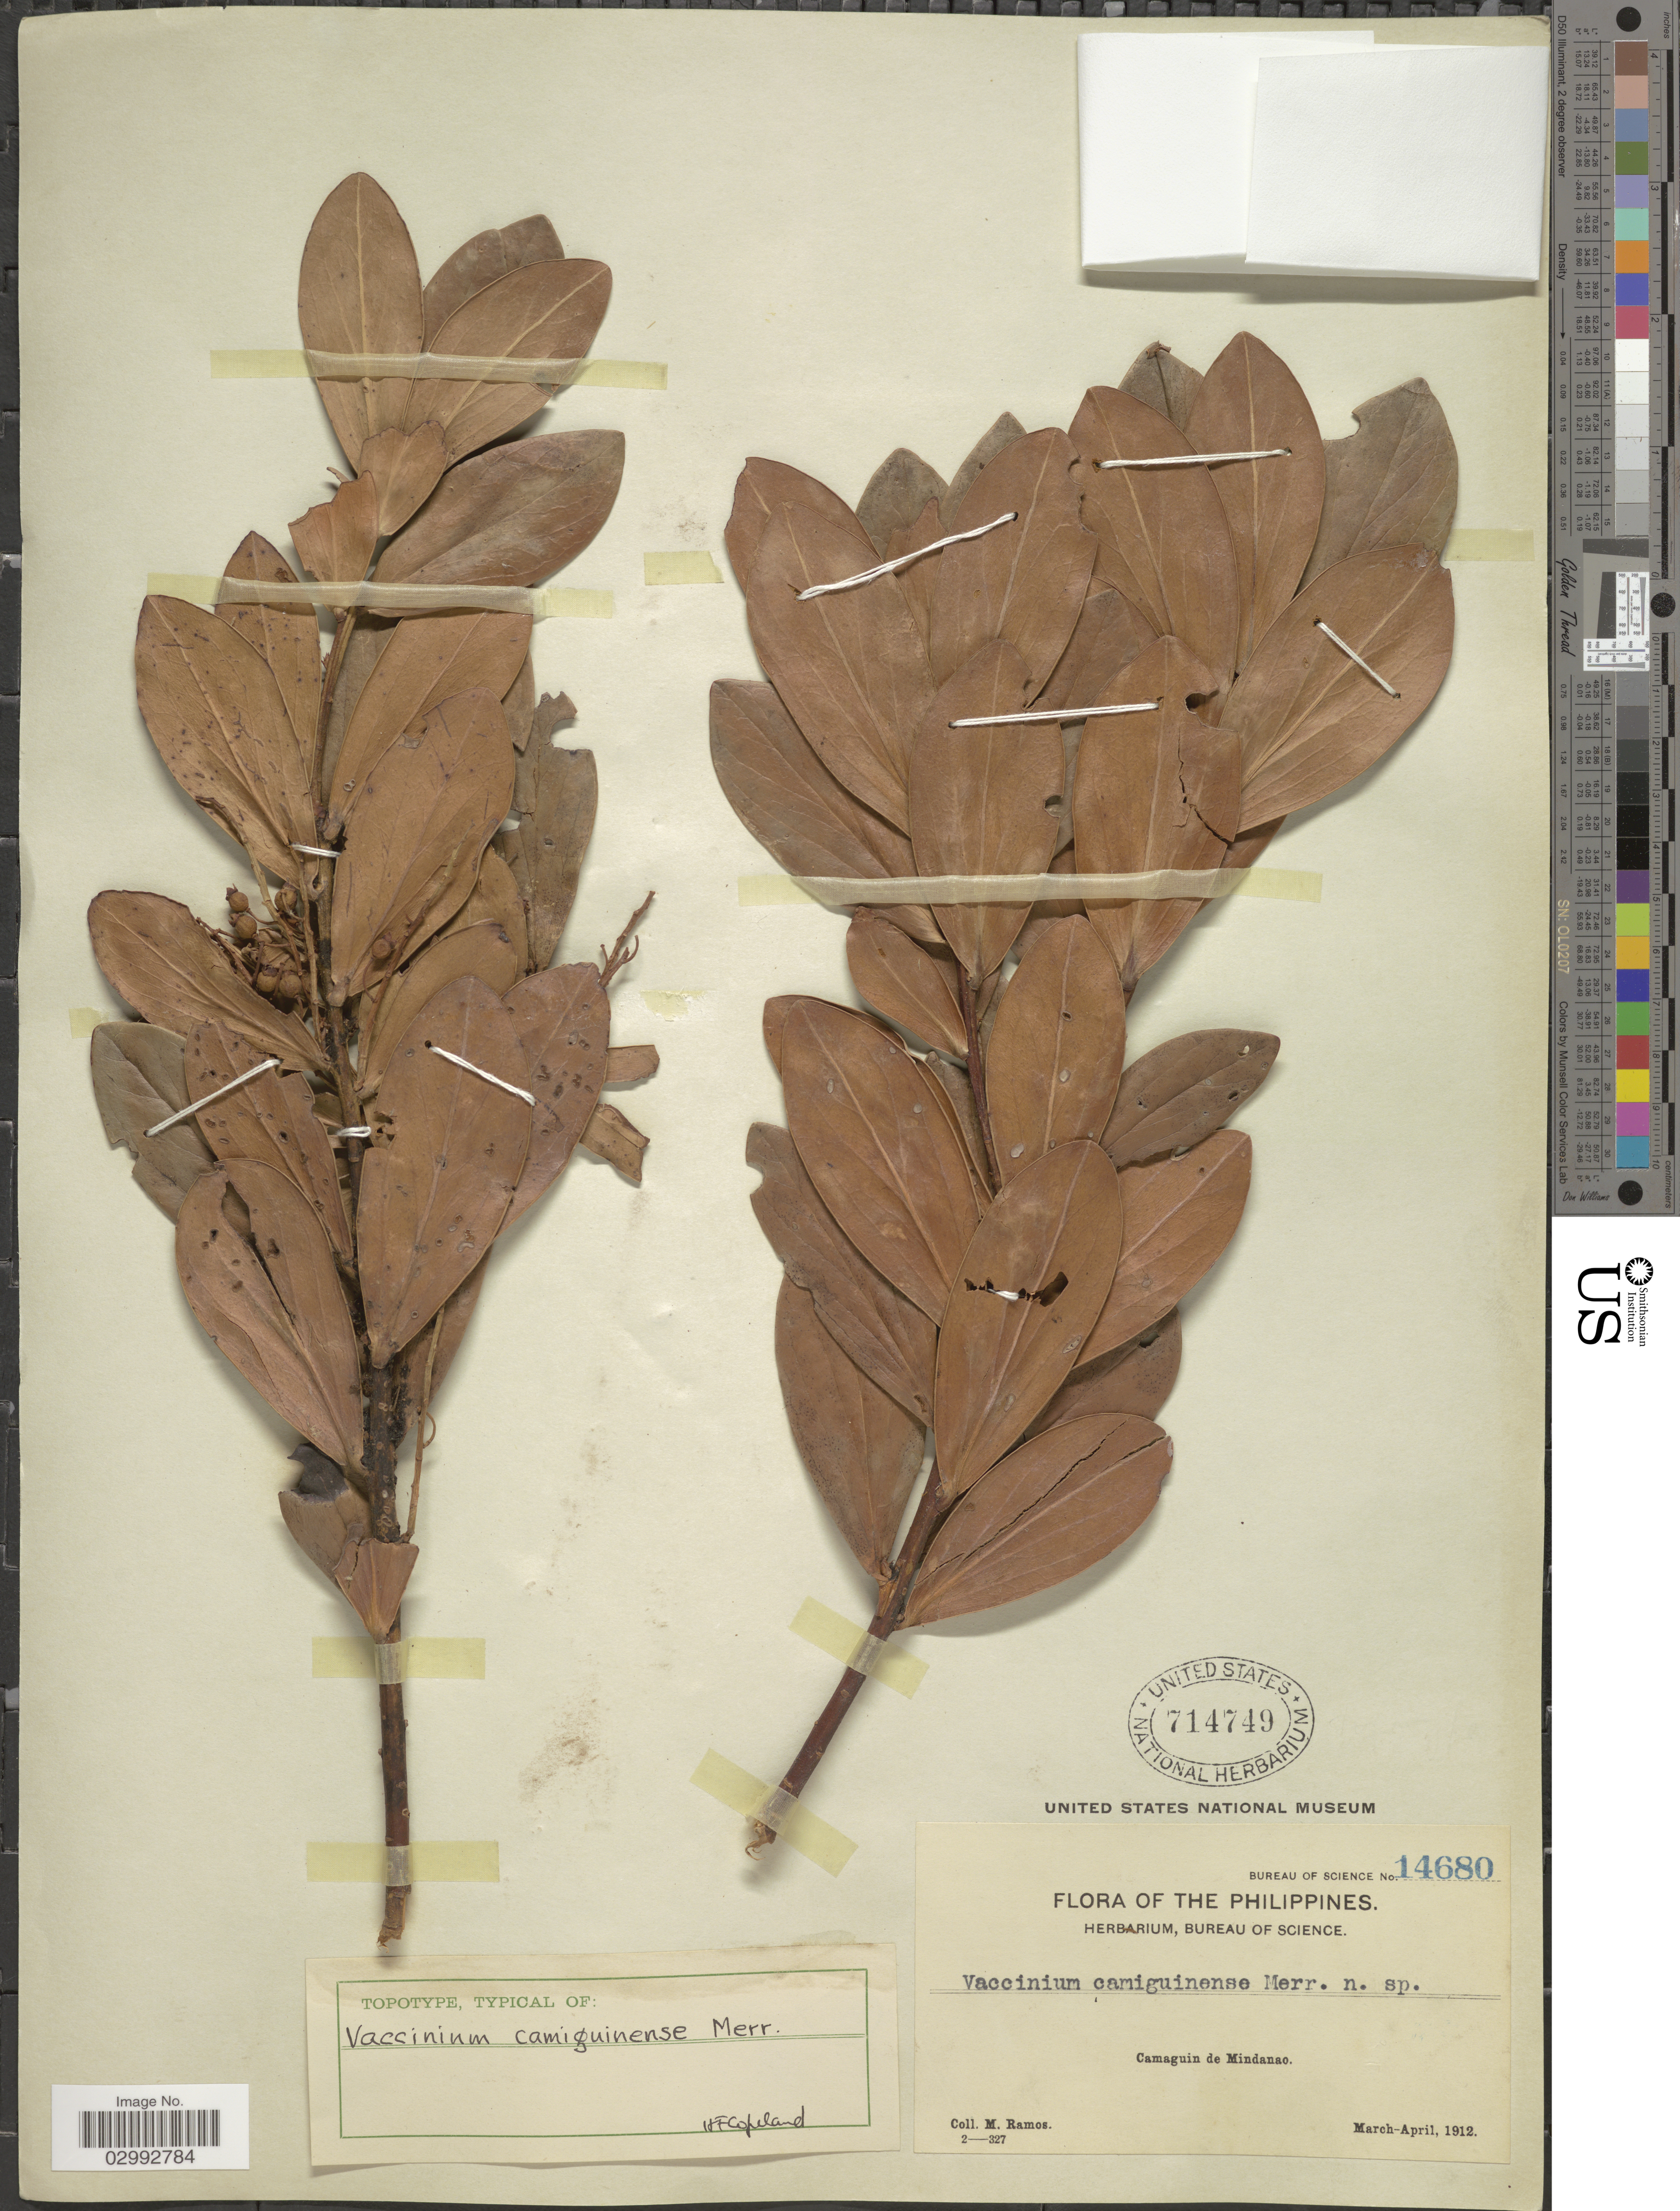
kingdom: Plantae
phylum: Tracheophyta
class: Magnoliopsida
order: Ericales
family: Ericaceae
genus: Vaccinium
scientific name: Vaccinium camiguinense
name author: Merr.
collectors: M. Ramos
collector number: Bureau of Science 14680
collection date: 1912-03/1912-04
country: Philippines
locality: Camaguin de Mindanao.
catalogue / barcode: US 714749